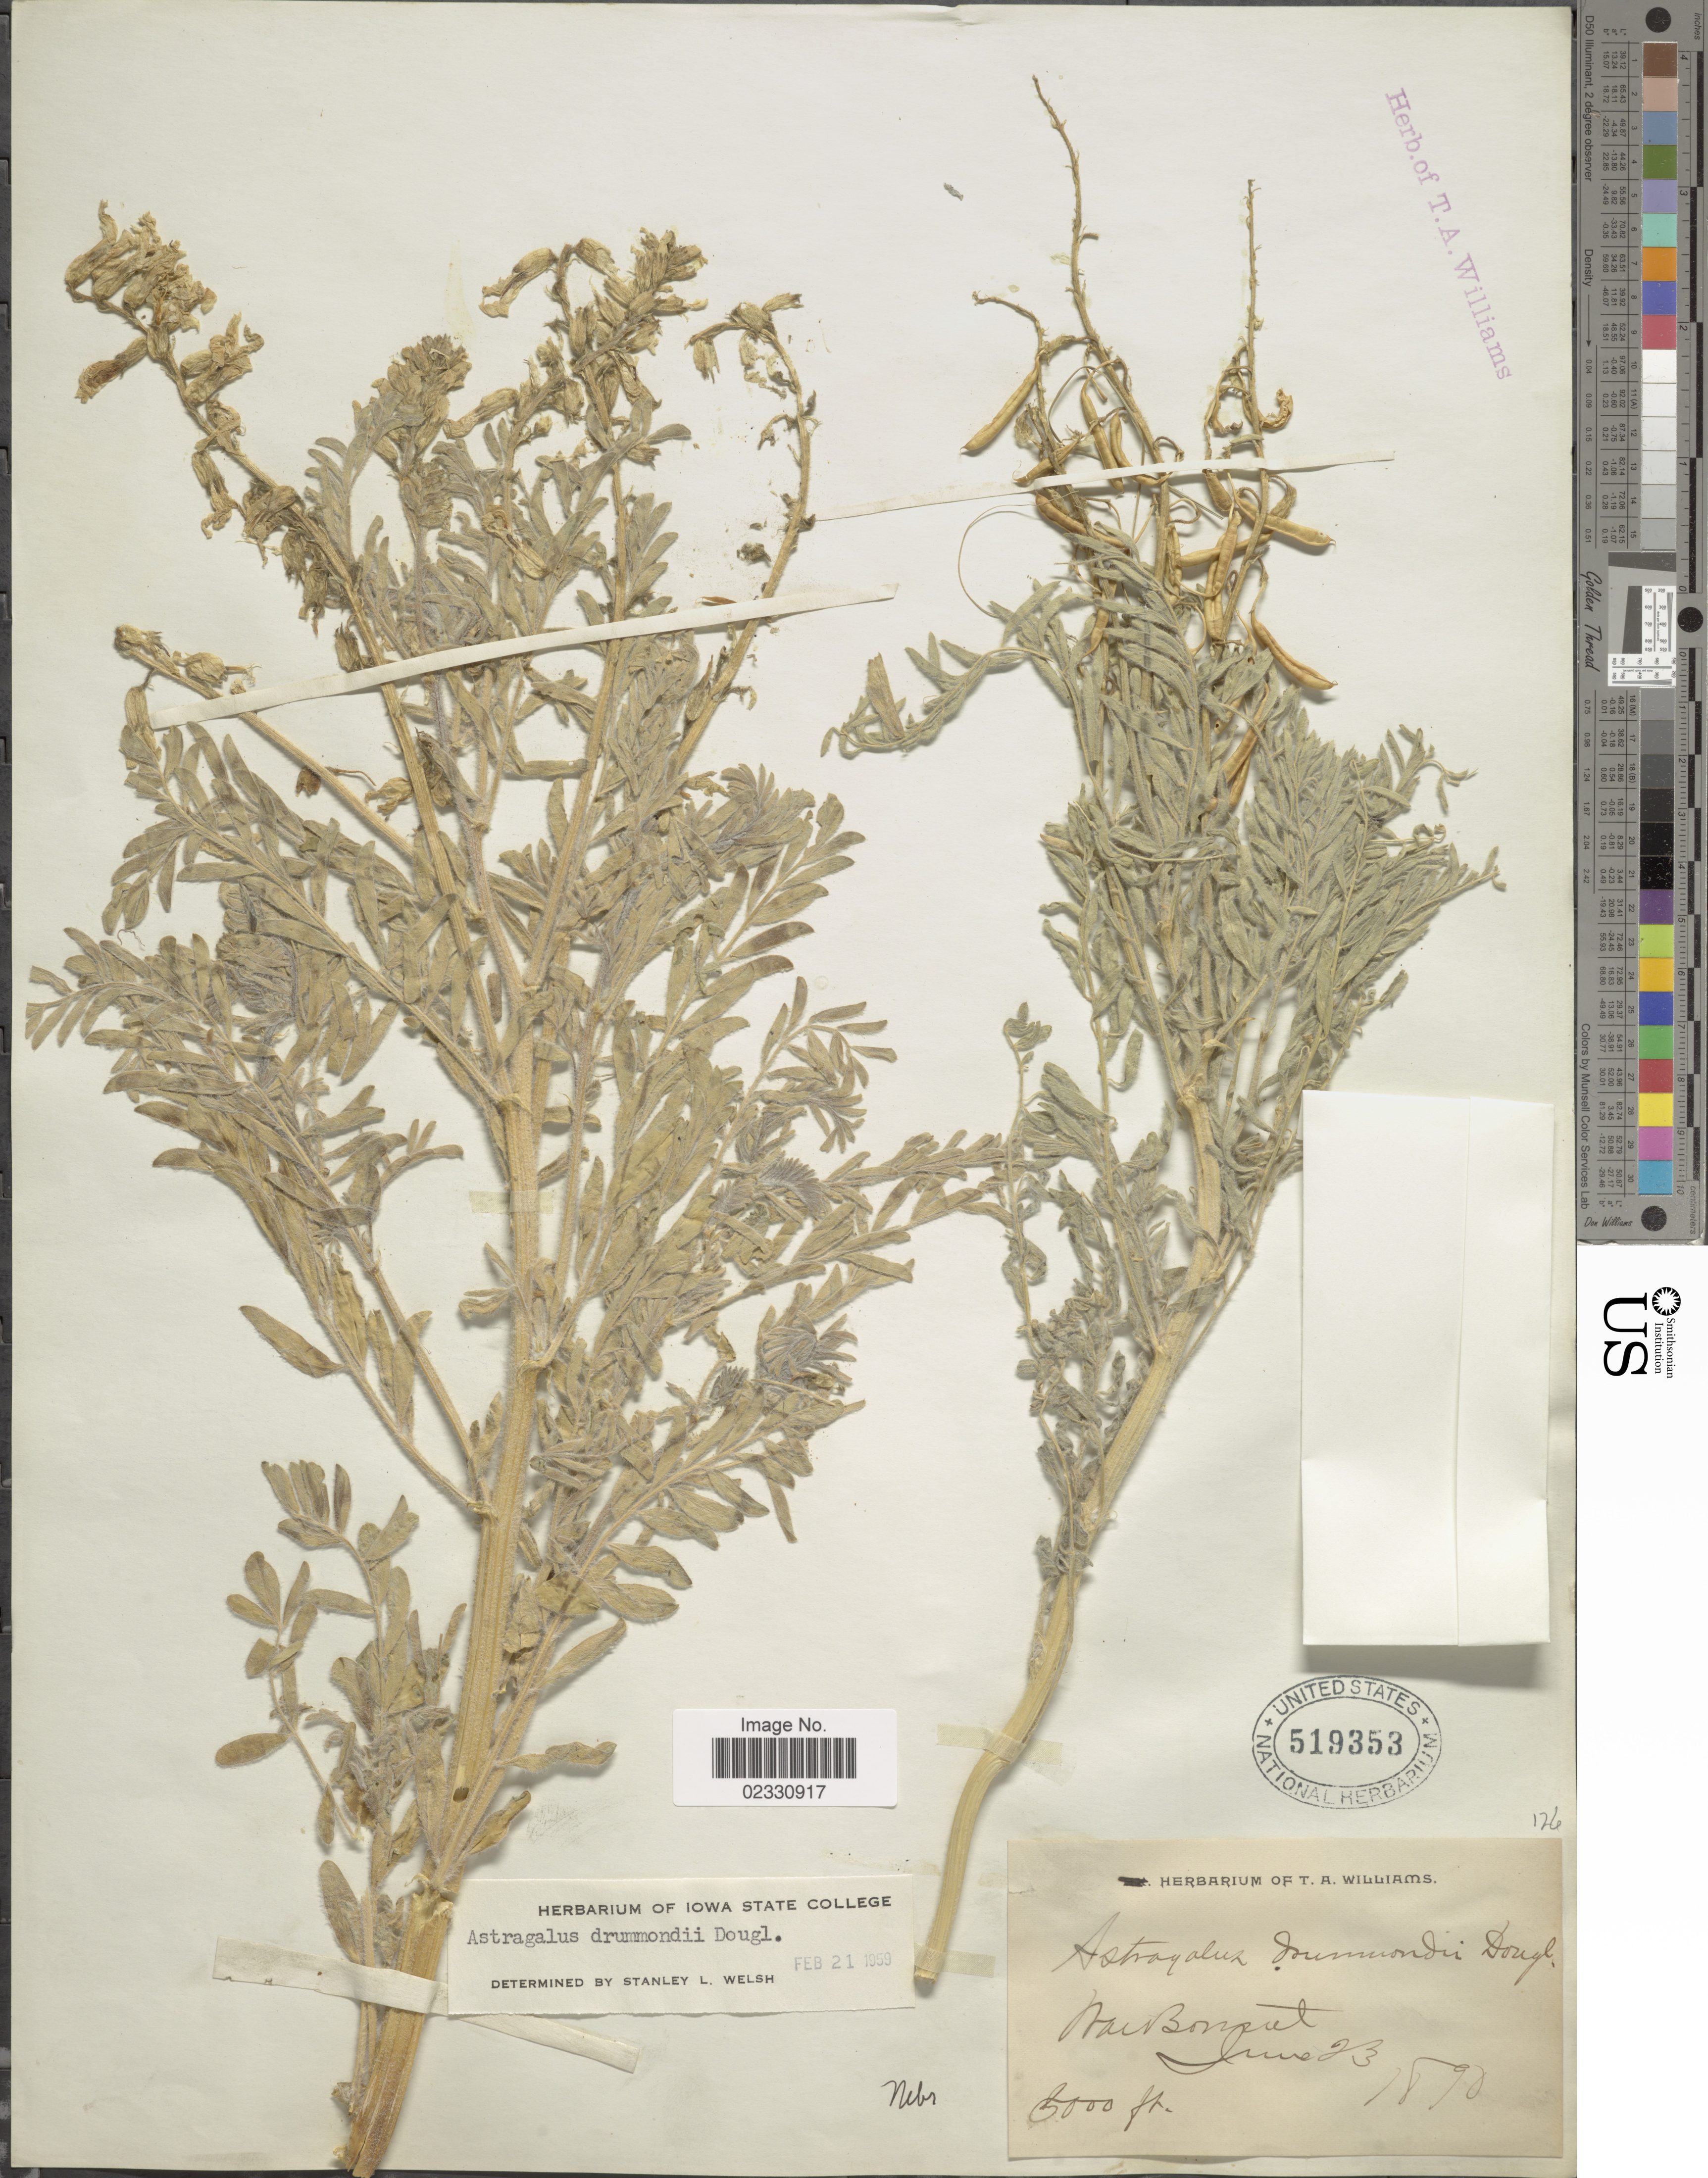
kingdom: Plantae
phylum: Tracheophyta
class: Magnoliopsida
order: Fabales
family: Fabaceae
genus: Astragalus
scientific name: Astragalus drummondii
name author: Hook.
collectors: ex herb. Thos. A. Williams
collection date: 1890-06-23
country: United States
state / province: Nebraska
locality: War Bonnet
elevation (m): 914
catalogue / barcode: US 519353